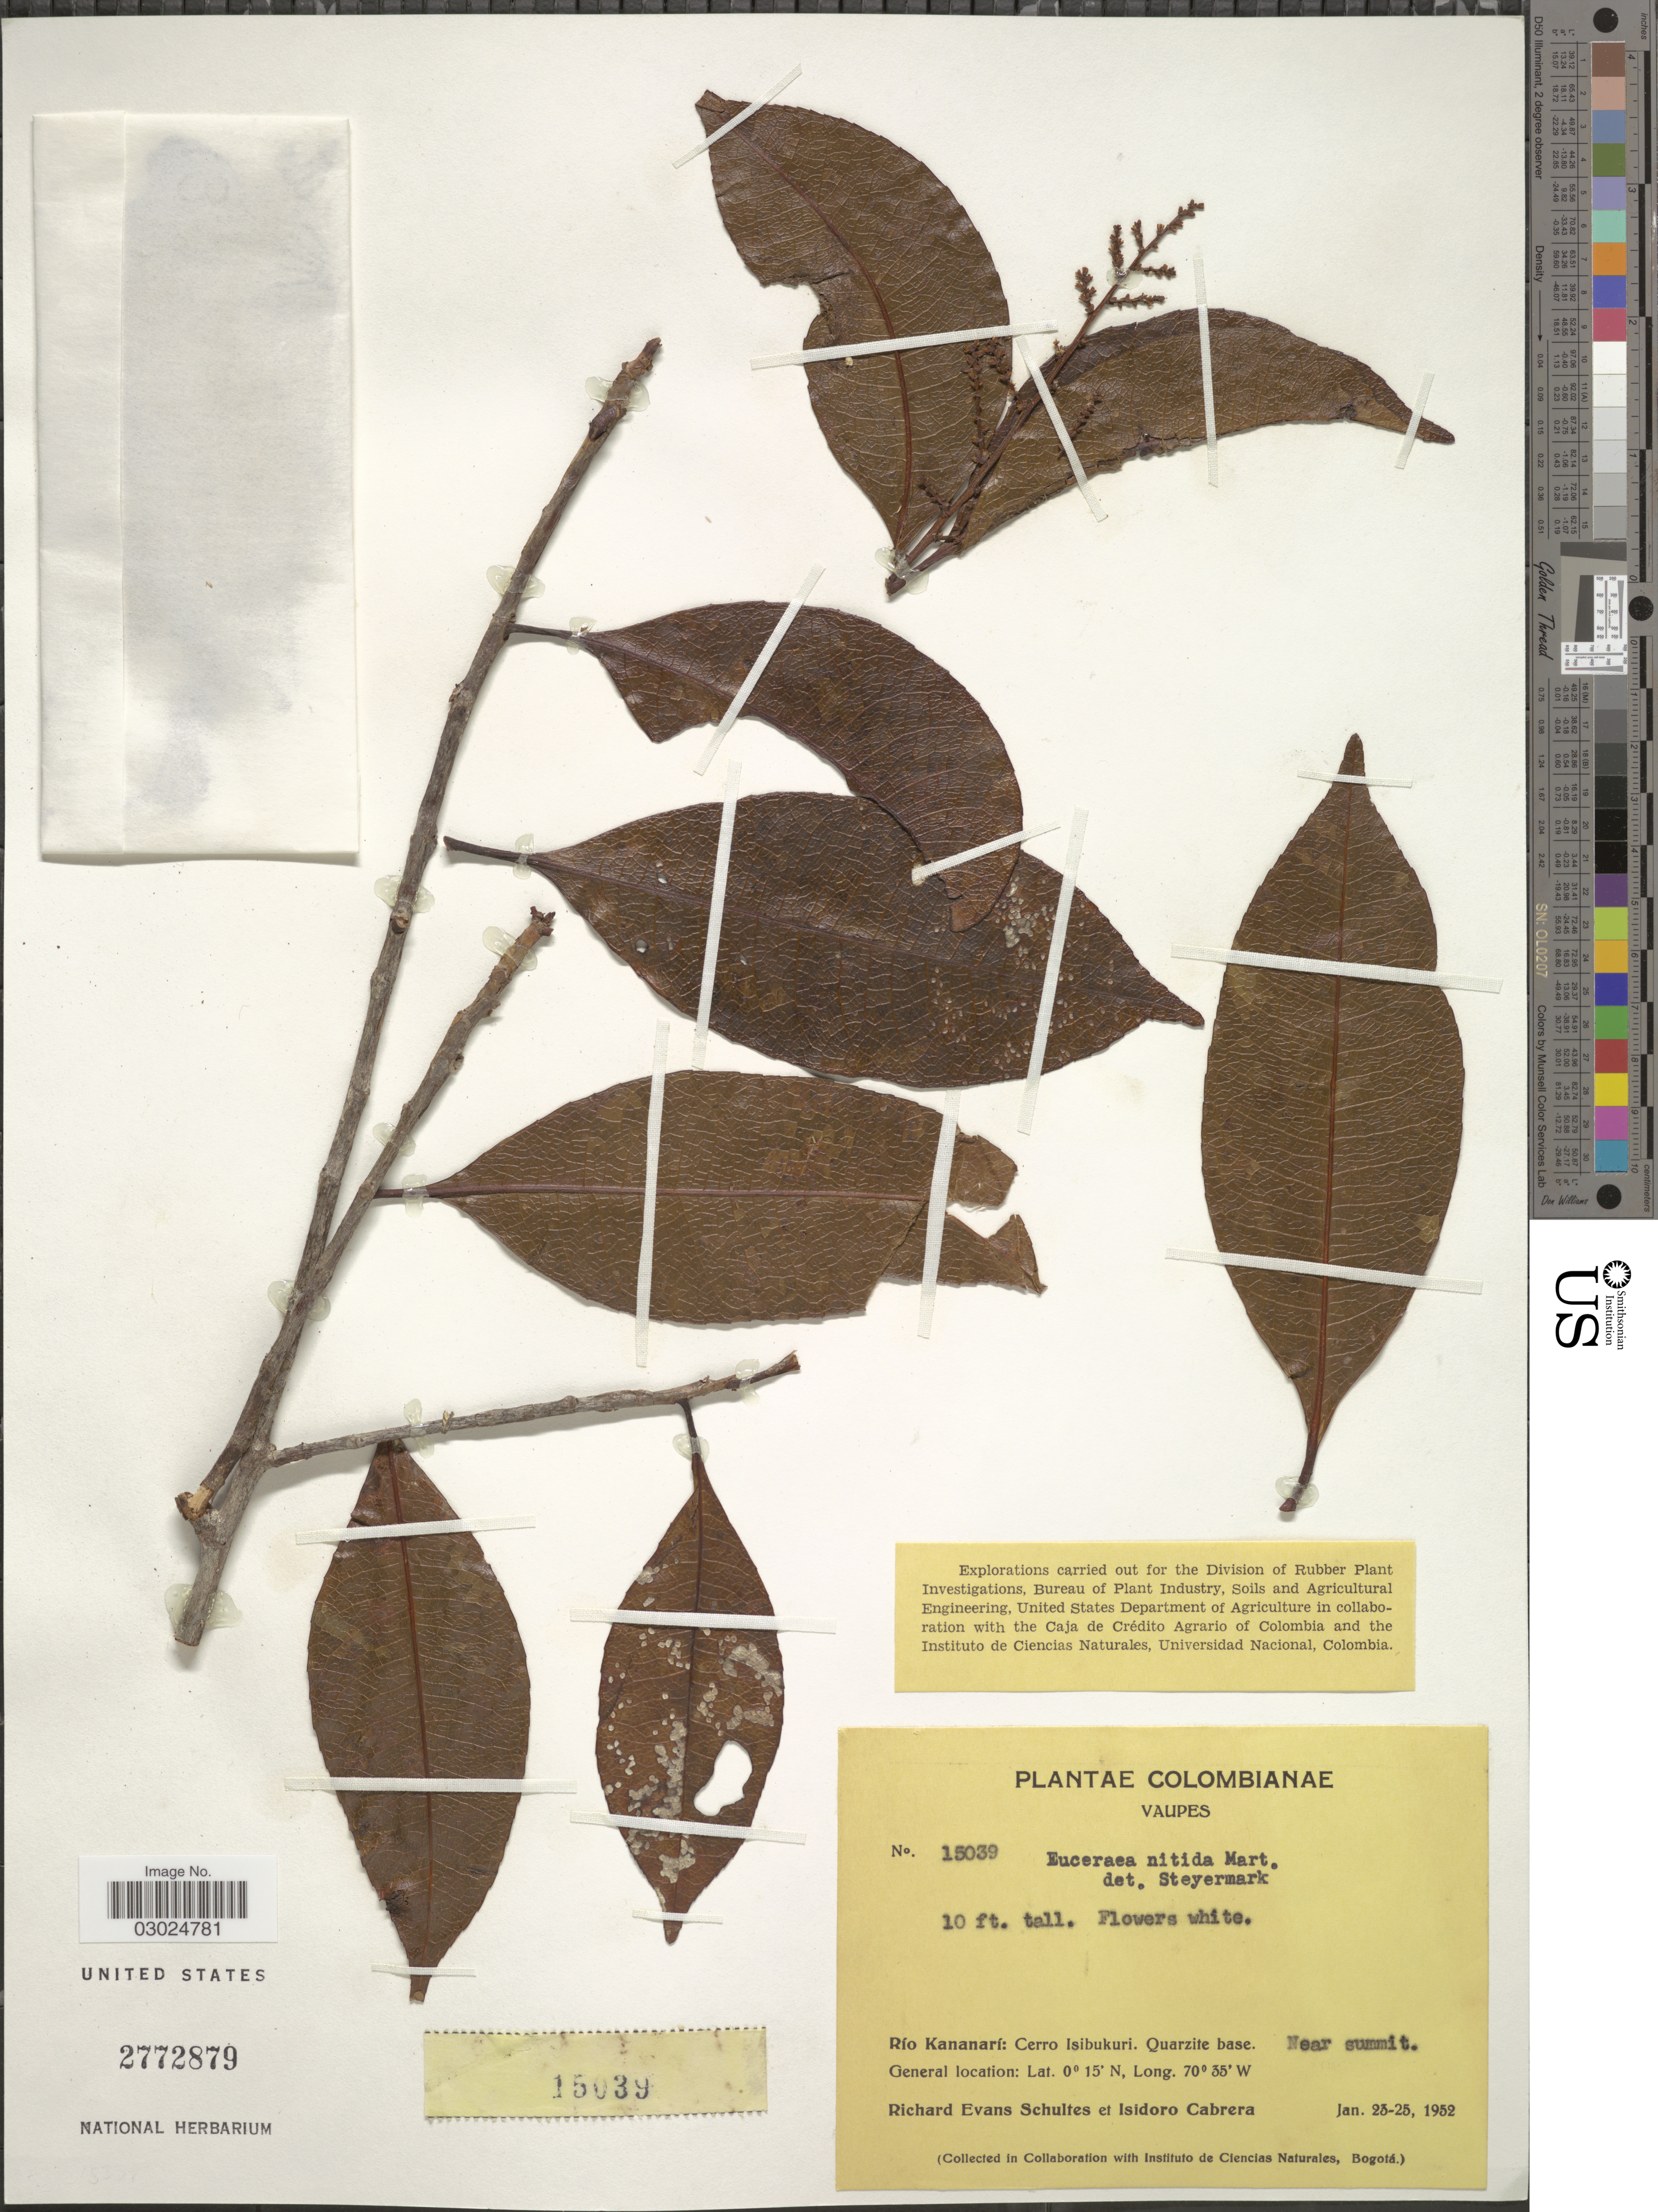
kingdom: Plantae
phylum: Tracheophyta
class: Magnoliopsida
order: Malpighiales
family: Salicaceae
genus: Casearia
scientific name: Casearia euceraea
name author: Mestier et al.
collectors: R. E. Schultes & I. Cabrera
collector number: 15039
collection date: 1952-01-23/1952-01-25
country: Colombia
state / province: Vaupés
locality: Río Kananarí: Cerro Isibukuri. Quarzite base. Near summit.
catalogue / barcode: US 2772879